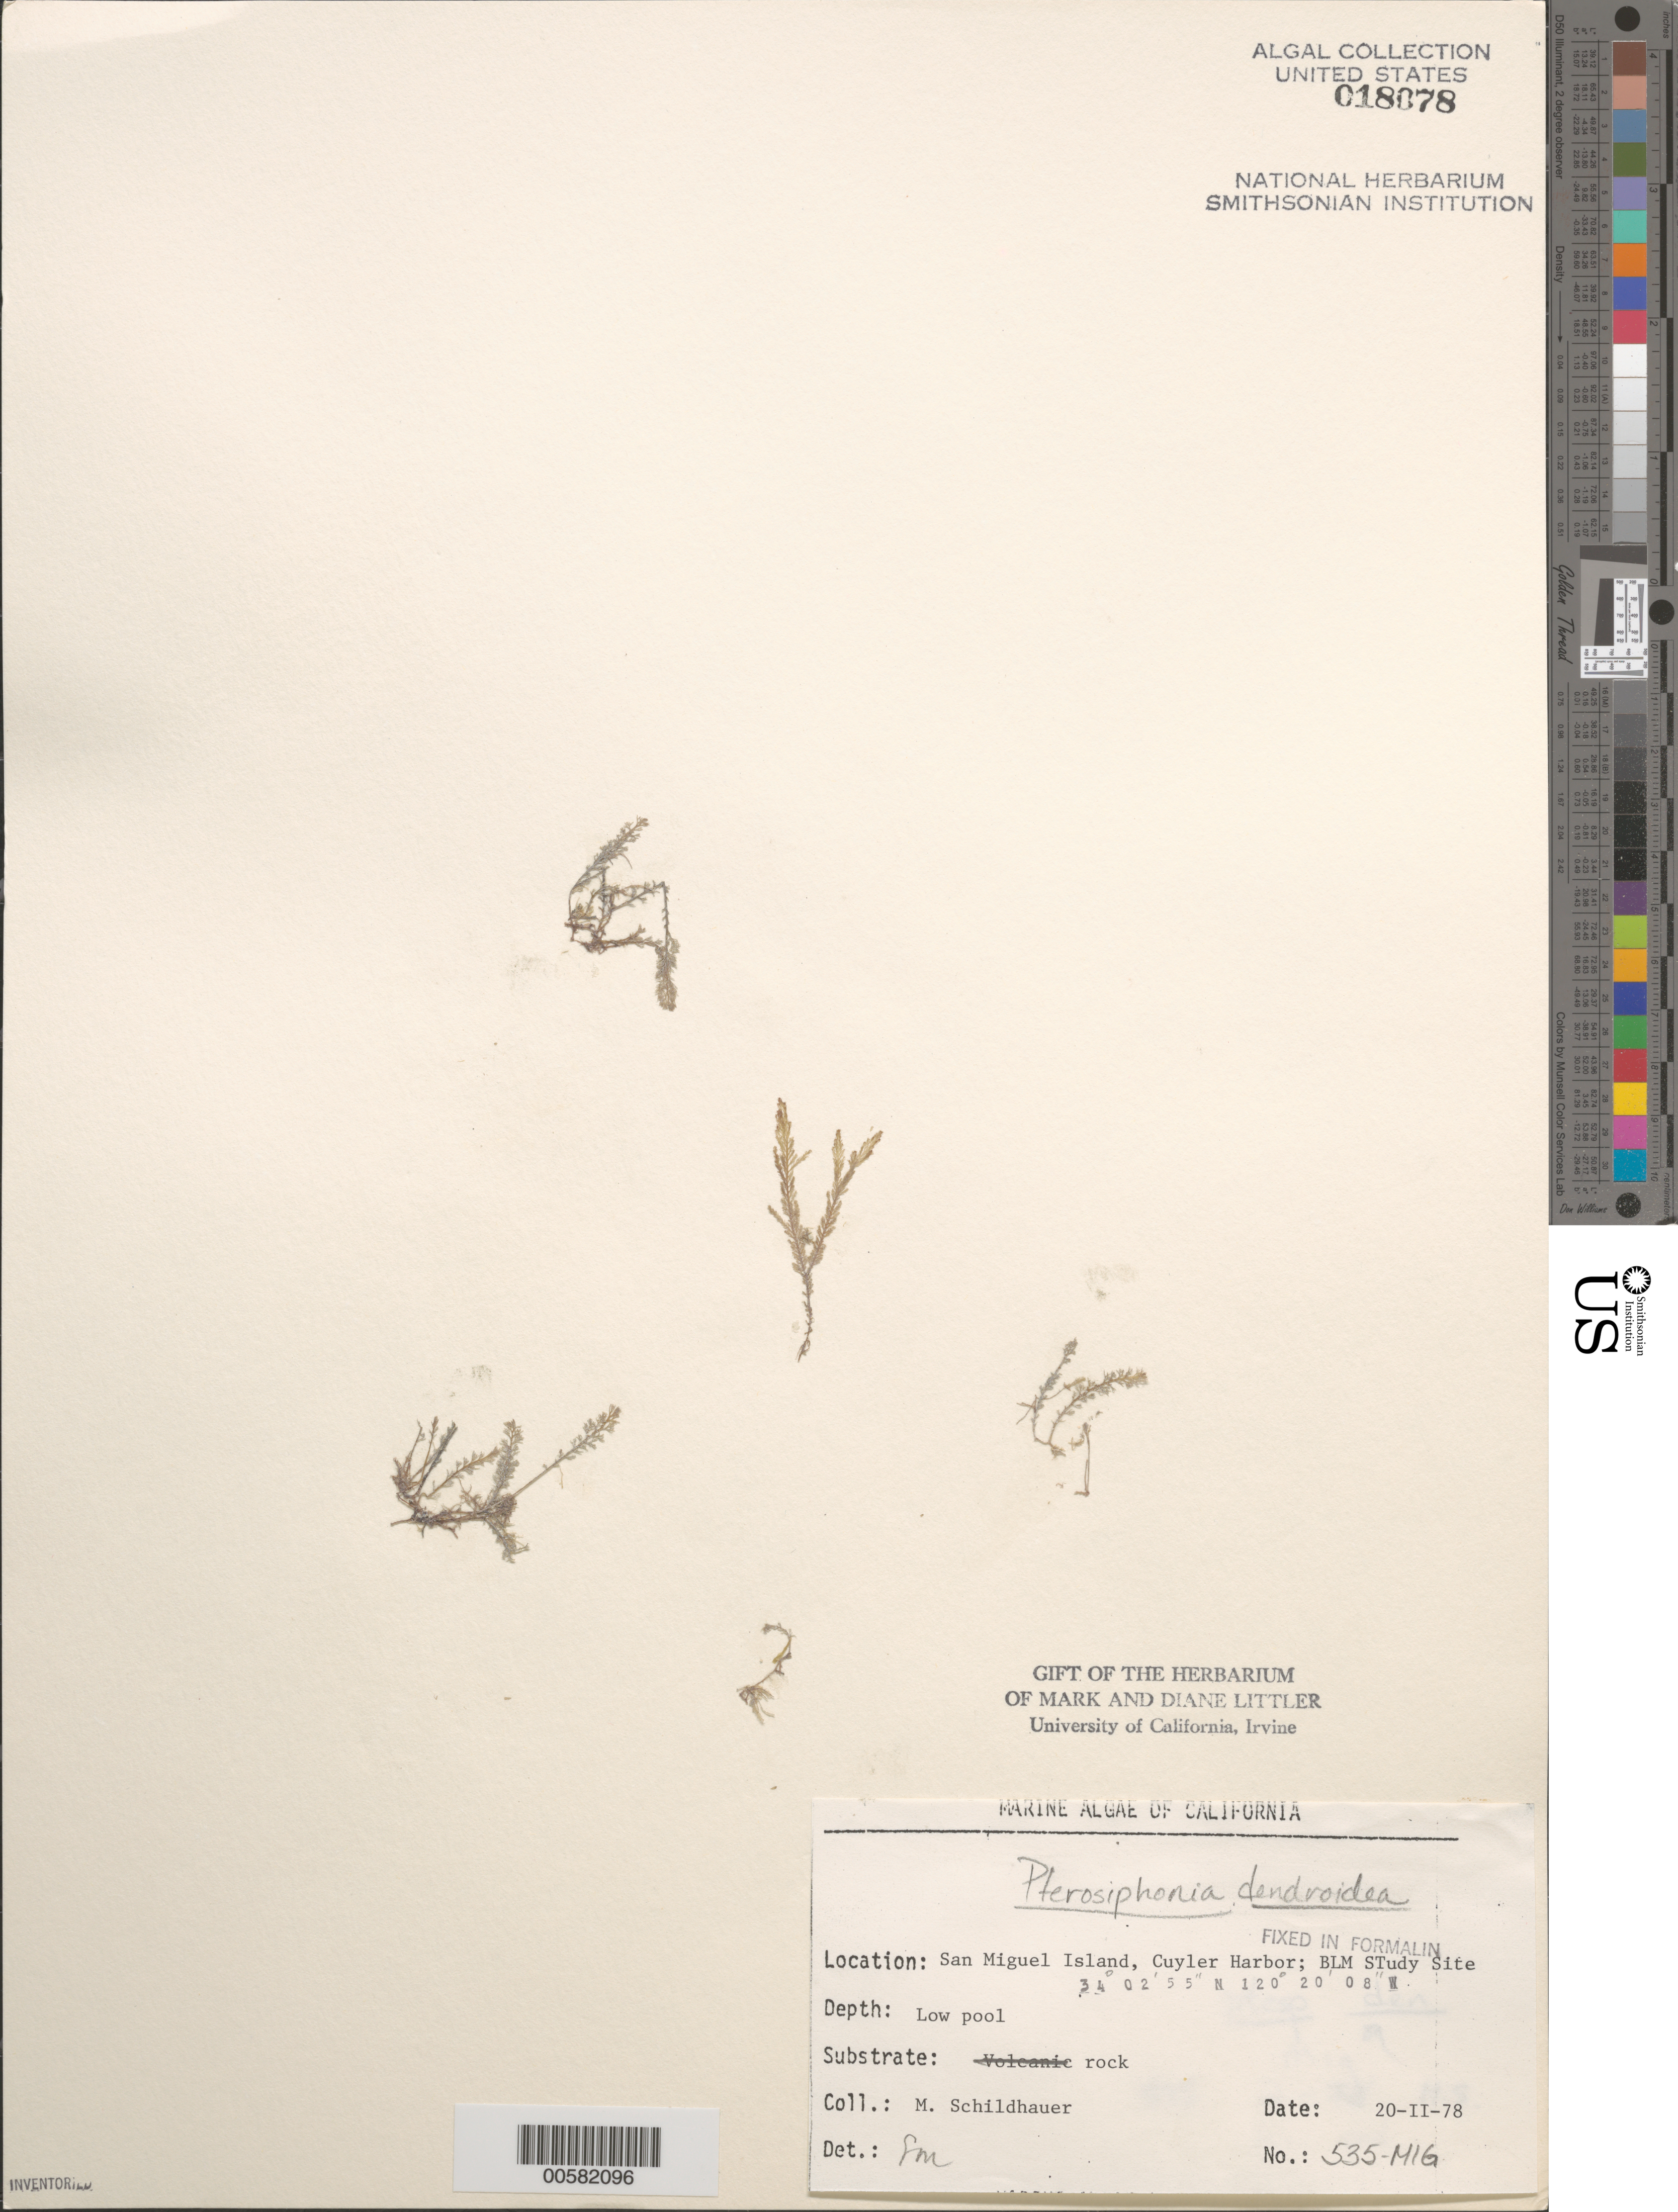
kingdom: Plantae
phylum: Rhodophyta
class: Florideophyceae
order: Ceramiales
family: Rhodomelaceae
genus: Symphyocladiella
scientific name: Symphyocladiella dendroidea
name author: (Montagne) Bustamante et al.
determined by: Algae name updating Project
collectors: M. Schildhauer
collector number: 535-mig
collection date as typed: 20 Feb 1978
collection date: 1978-02-20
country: United States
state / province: California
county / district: Santa Barbara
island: San Miguel Island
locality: Cuyler Harbor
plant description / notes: BLM-SOCALBIGHT Rocky Intertidal Survey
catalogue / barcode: US 18078